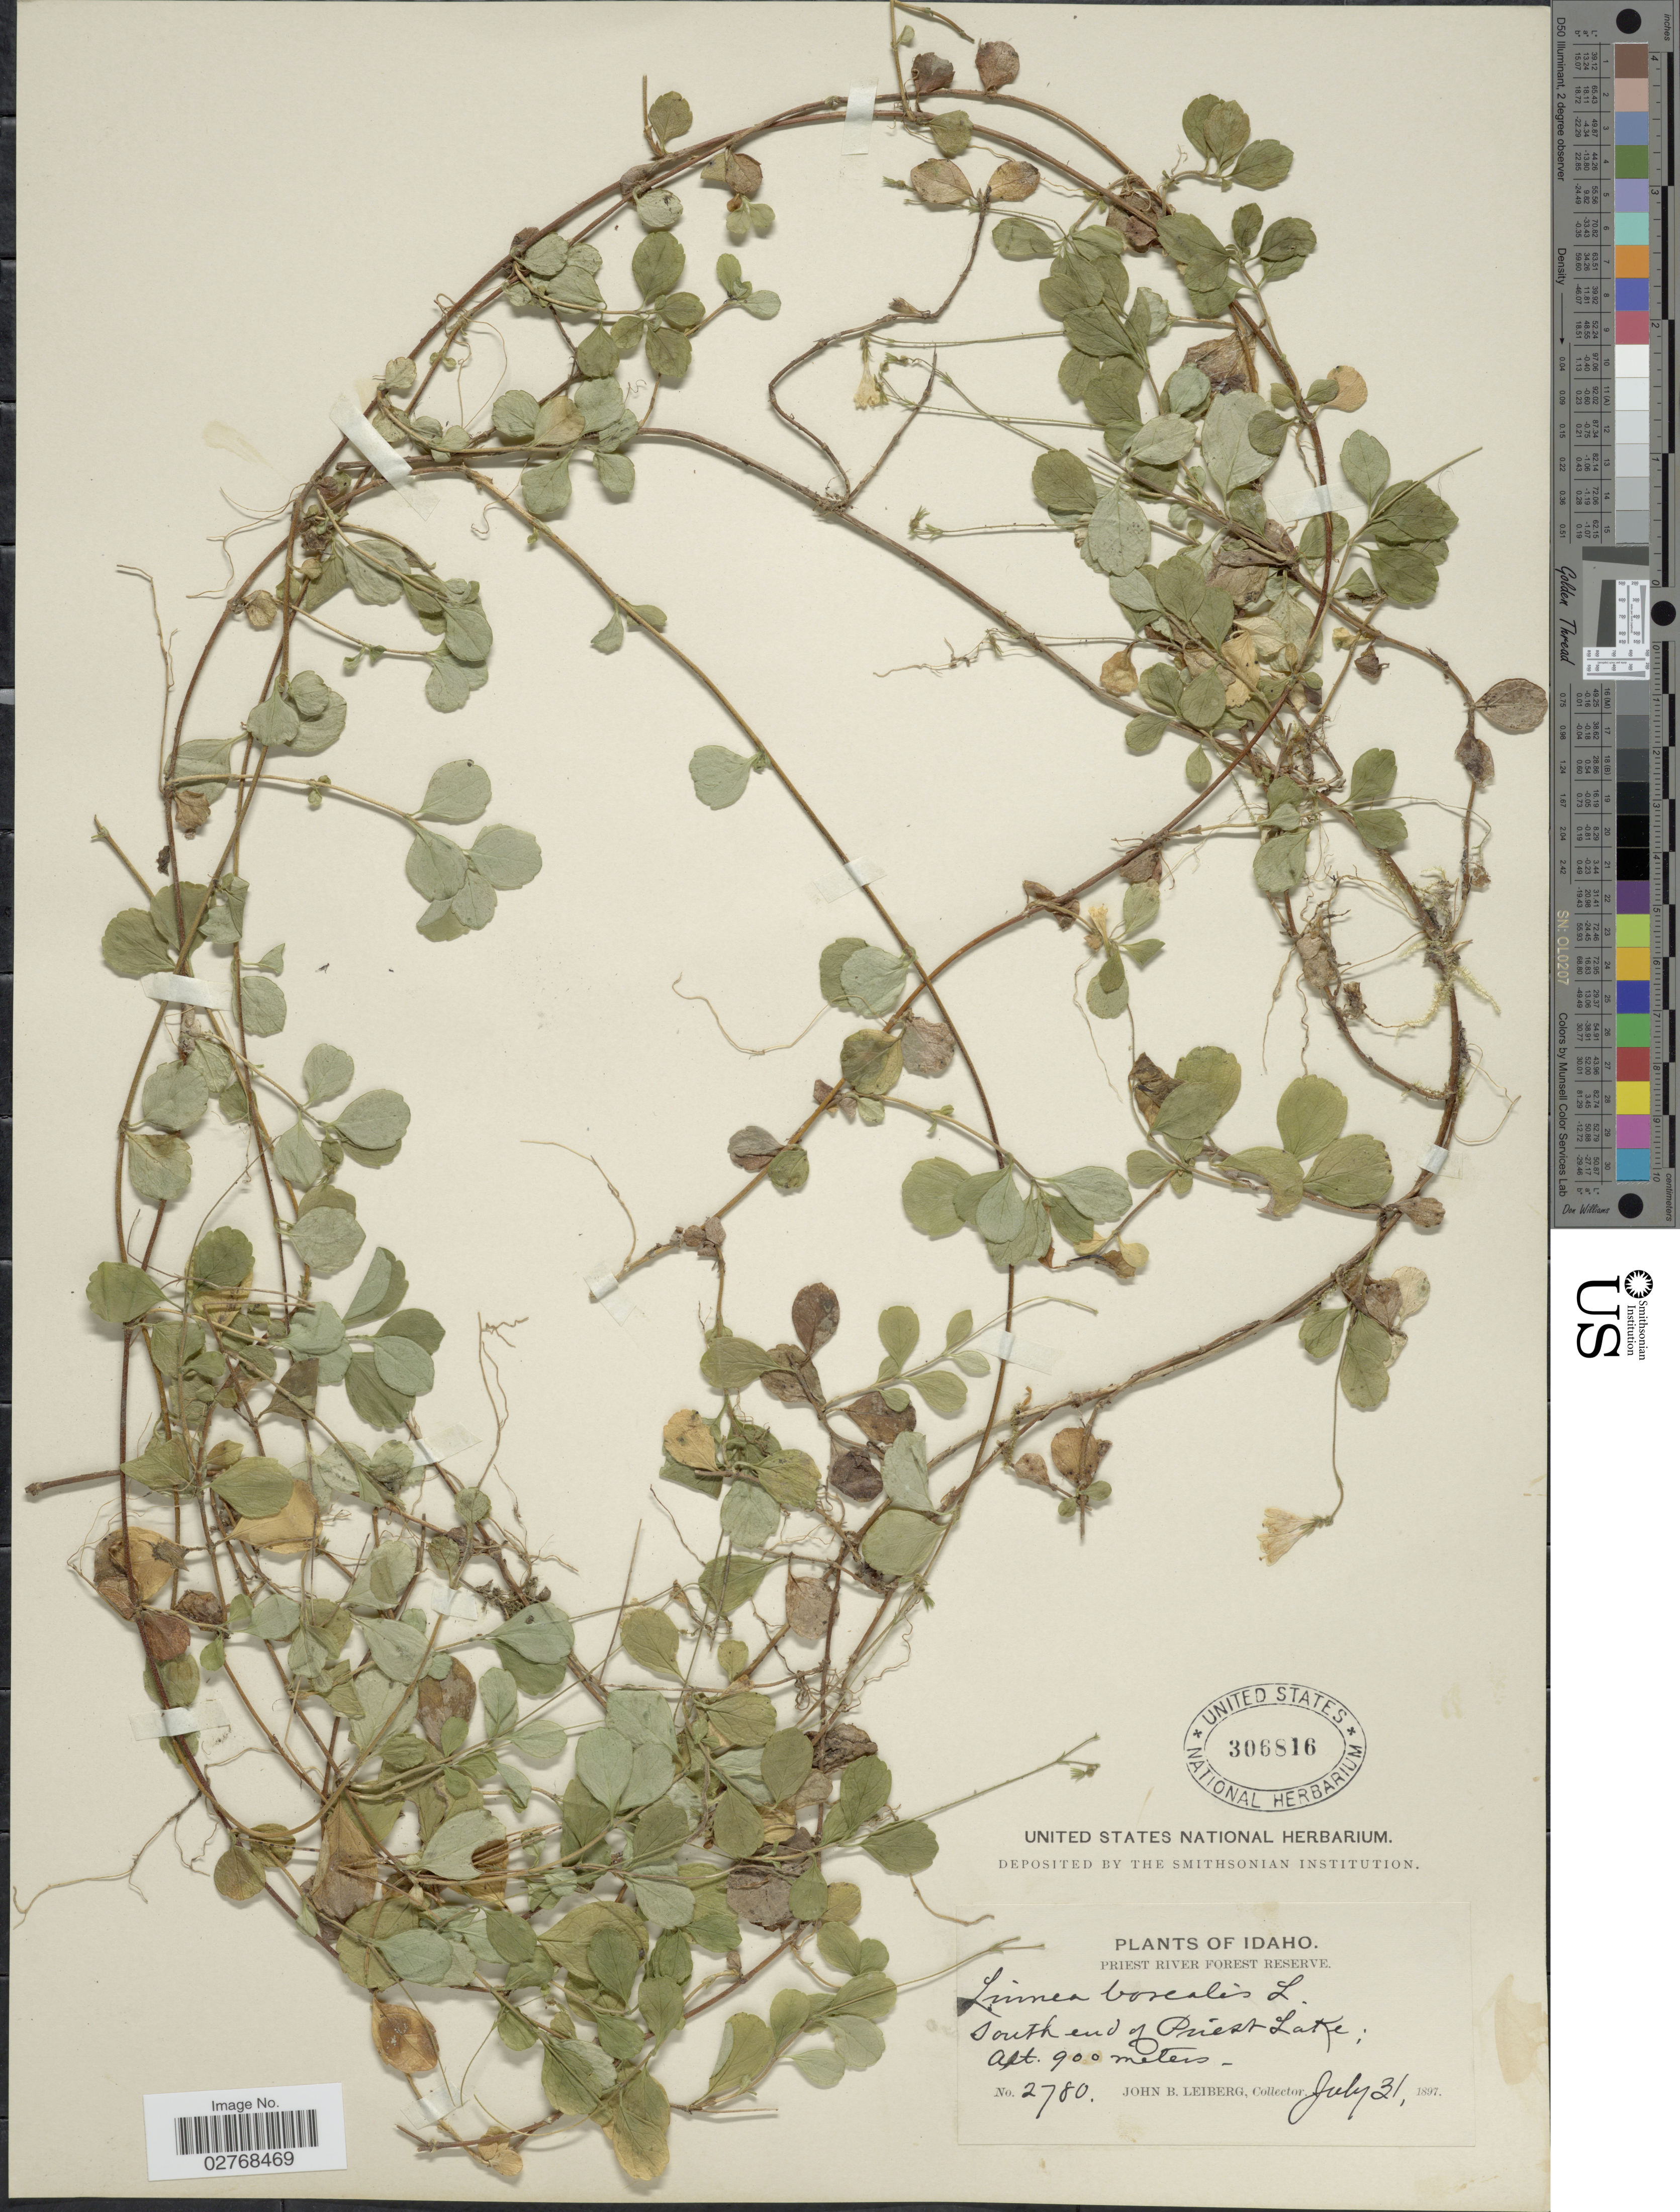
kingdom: Plantae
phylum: Tracheophyta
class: Magnoliopsida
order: Dipsacales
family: Caprifoliaceae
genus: Linnaea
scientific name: Linnaea borealis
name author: L.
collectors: J. B. Leiberg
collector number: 2780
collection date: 1897-07-31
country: United States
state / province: Idaho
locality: Priest River Forest Reserve. South end of Priest Lake.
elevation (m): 900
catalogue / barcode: US 306816